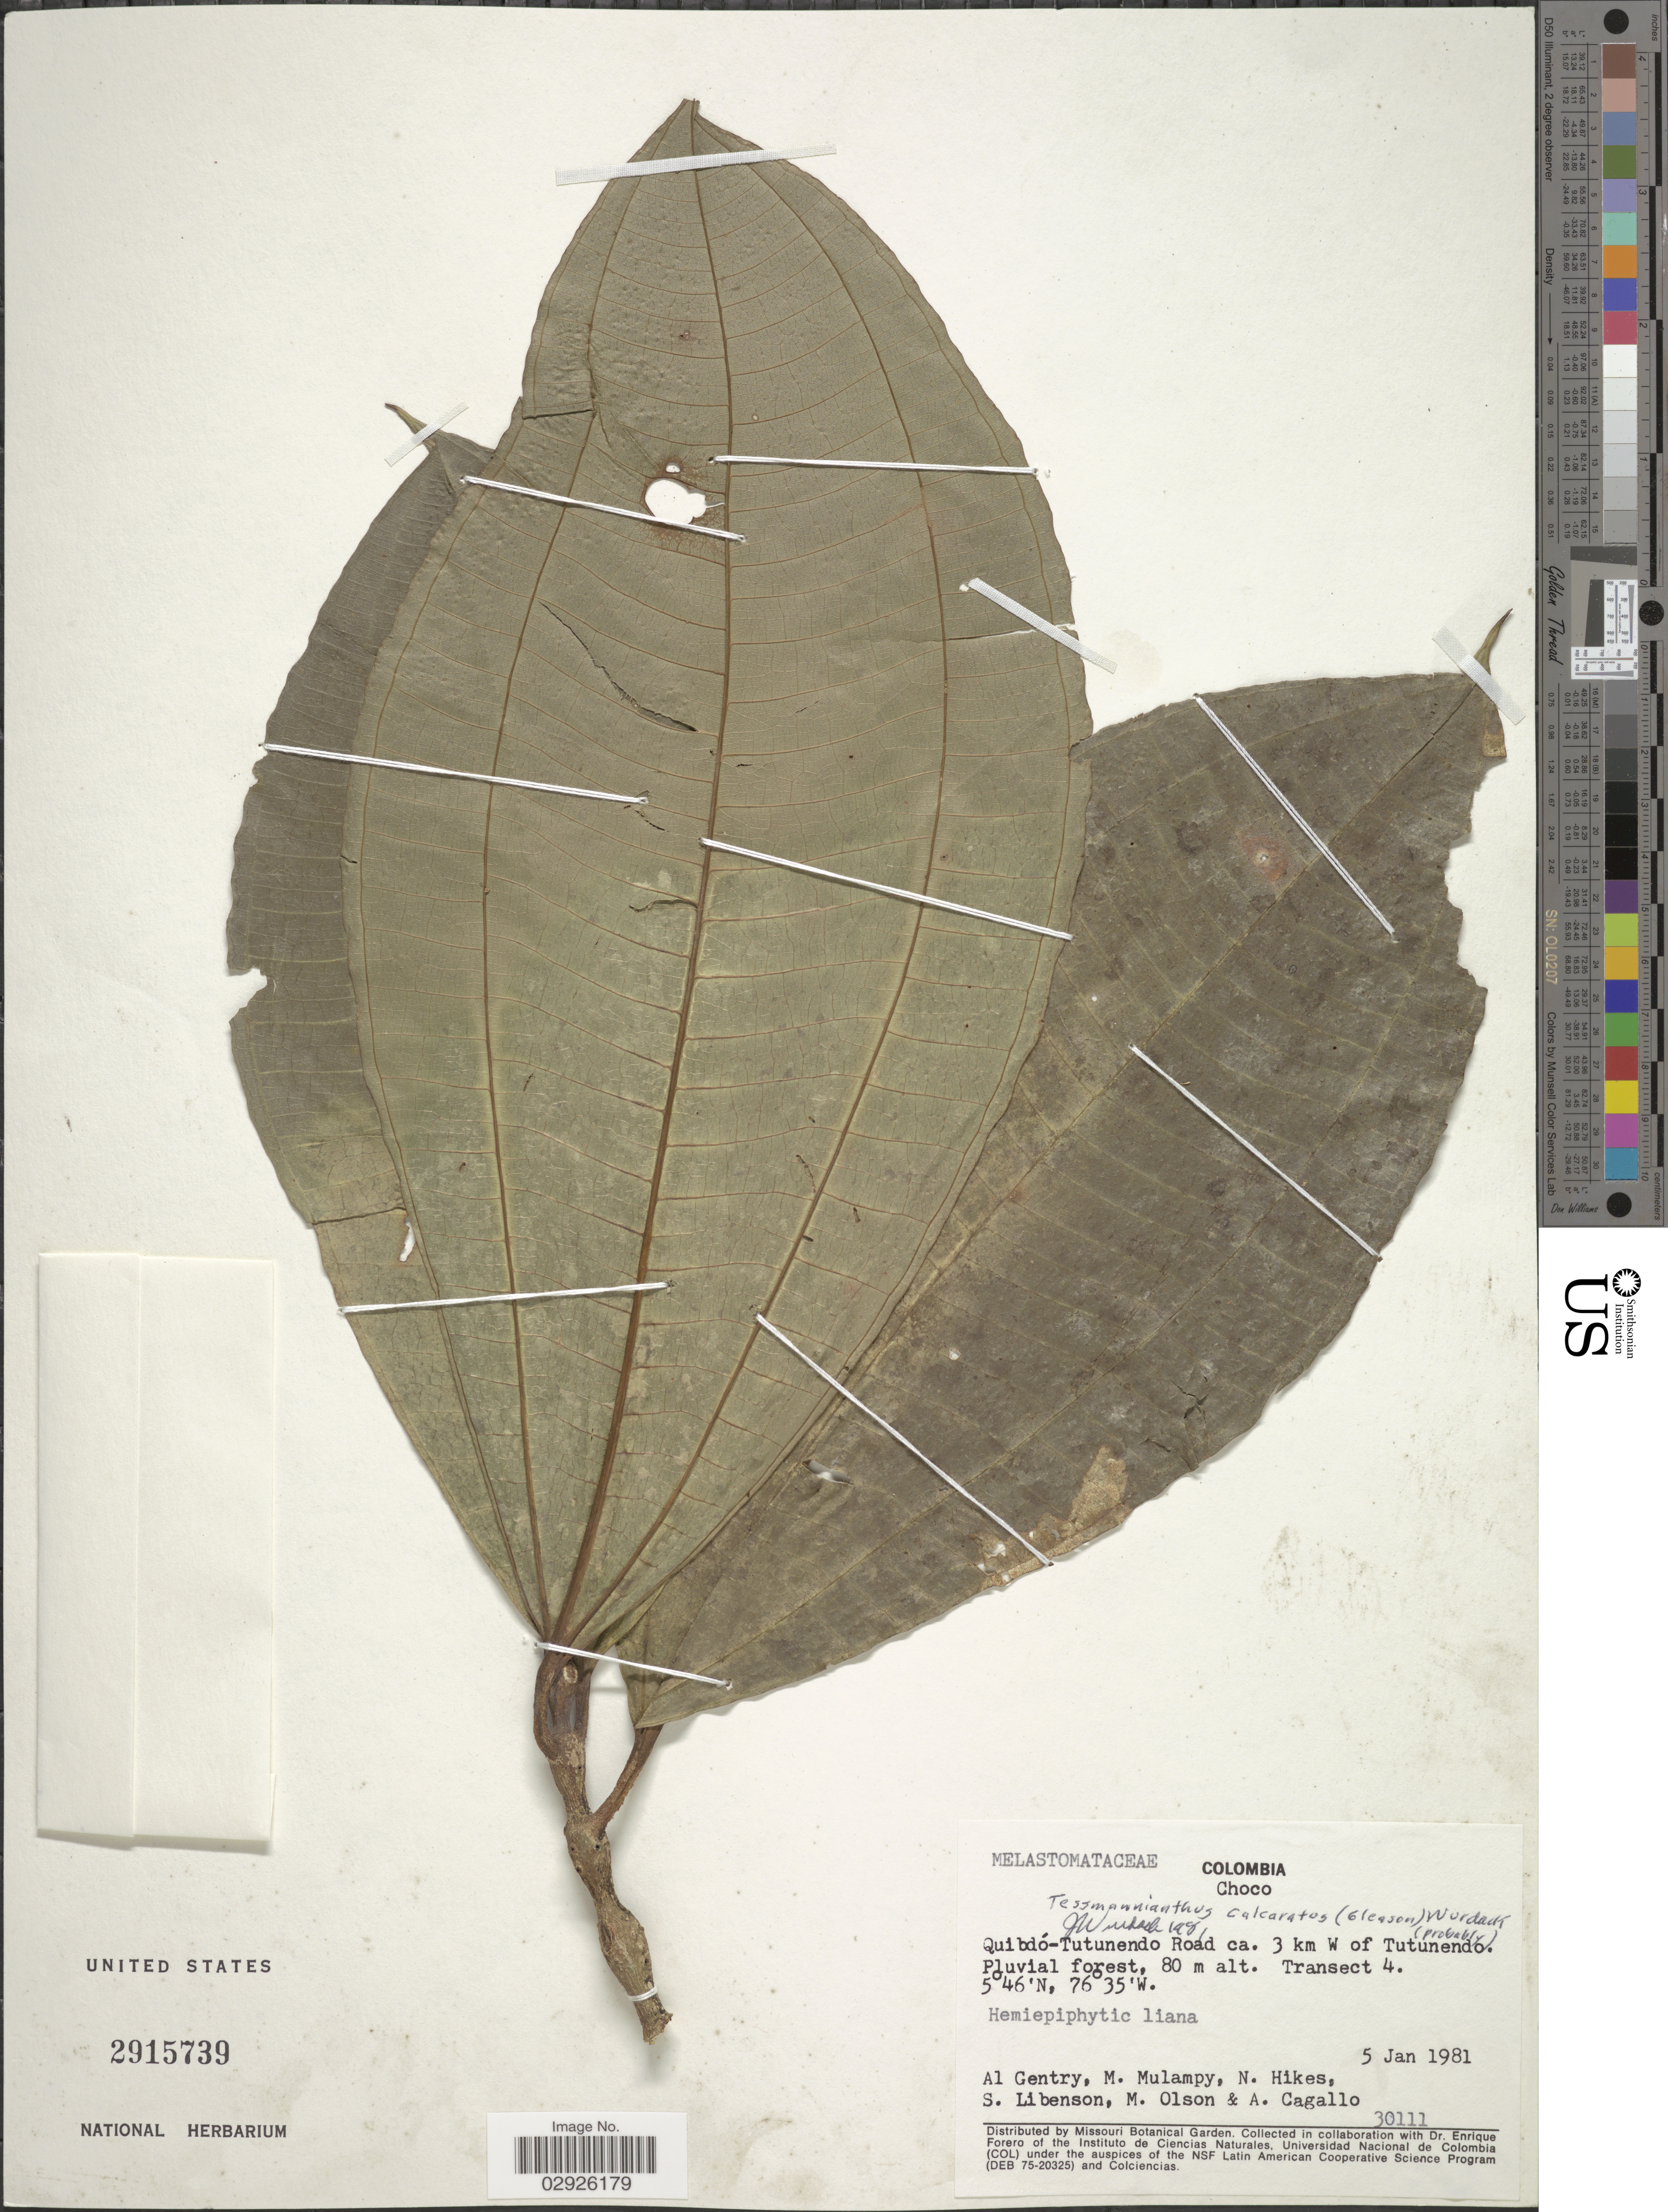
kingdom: Plantae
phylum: Tracheophyta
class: Magnoliopsida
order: Myrtales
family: Melastomataceae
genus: Tessmannianthus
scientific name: Tessmannianthus calcaratus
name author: (Gleason) Wurdack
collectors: A. H. Gentry, M. Mulampy, N. Hikes, S. Libenson & et al.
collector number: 30111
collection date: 1981-01-05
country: Colombia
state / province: Chocó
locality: Wuibdó-Tutunendo Road ca. 3 km W of Tutunendo. Transect 4.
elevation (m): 80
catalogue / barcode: US 2915739